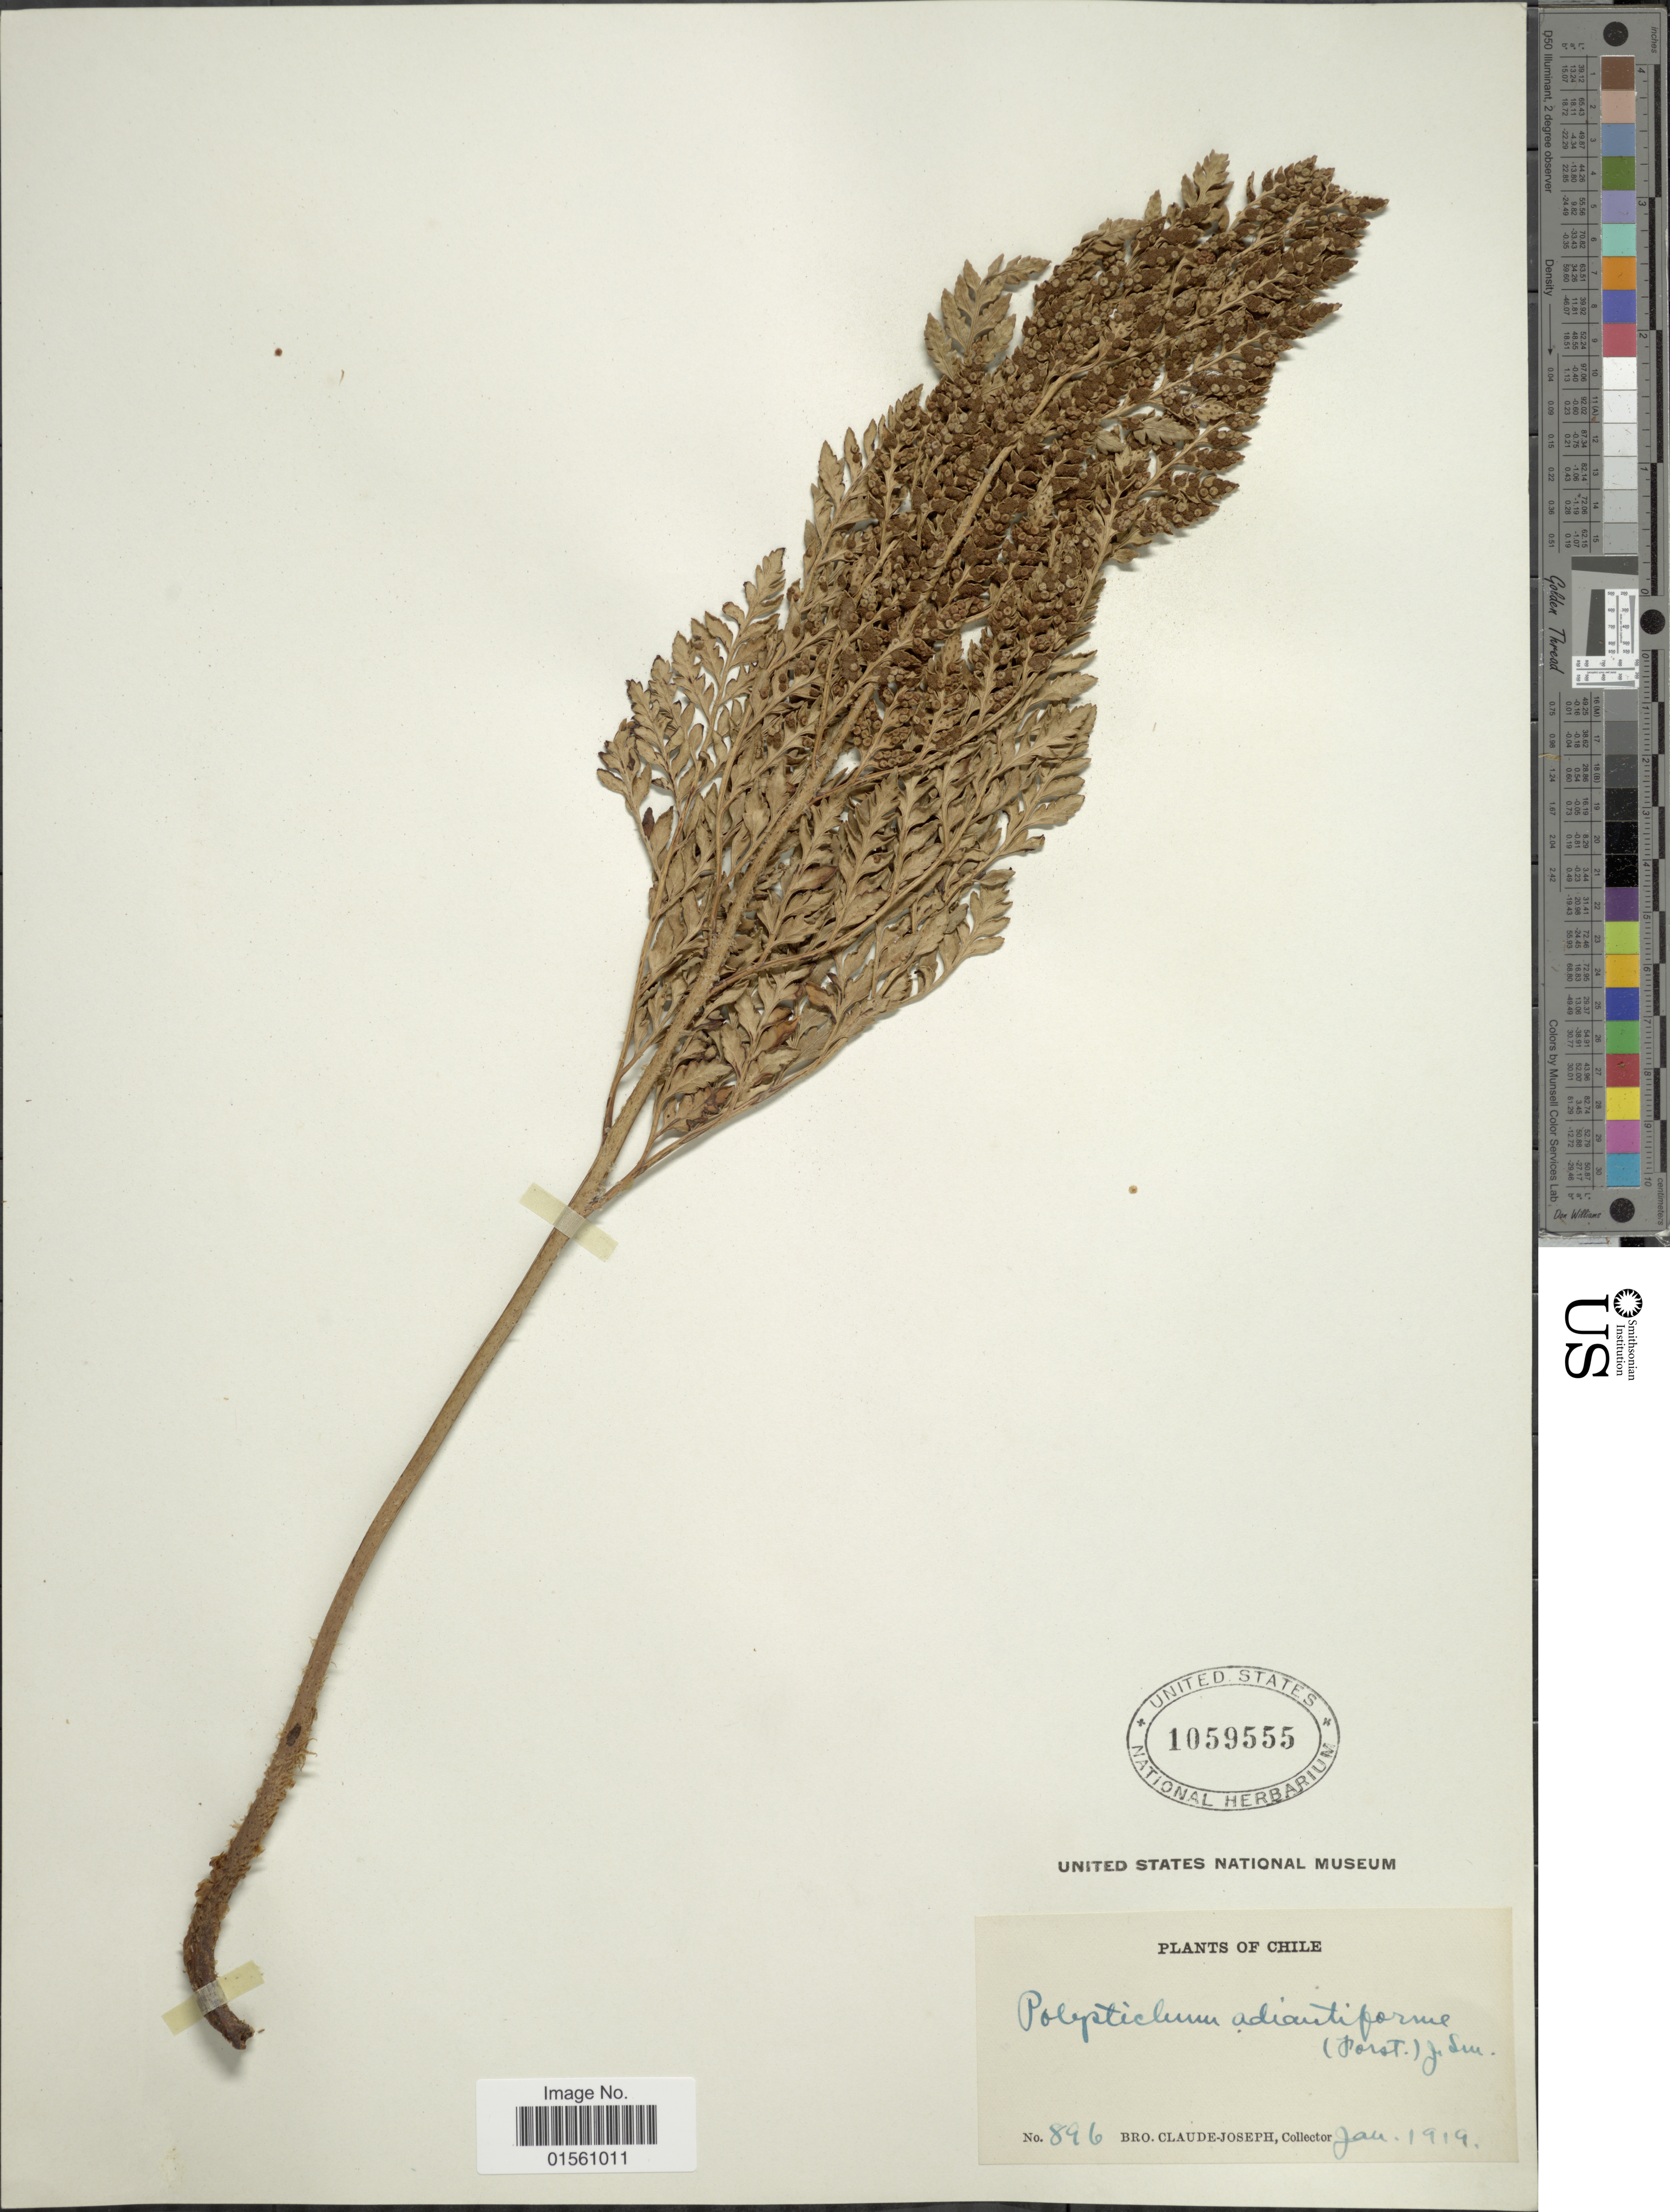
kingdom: Plantae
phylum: Tracheophyta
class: Polypodiopsida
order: Polypodiales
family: Dryopteridaceae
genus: Rumohra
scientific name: Rumohra adiantiformis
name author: (G. Forst.) Ching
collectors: Bro. Claude-Joseph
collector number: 896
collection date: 1919-01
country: Chile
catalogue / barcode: US 1059555